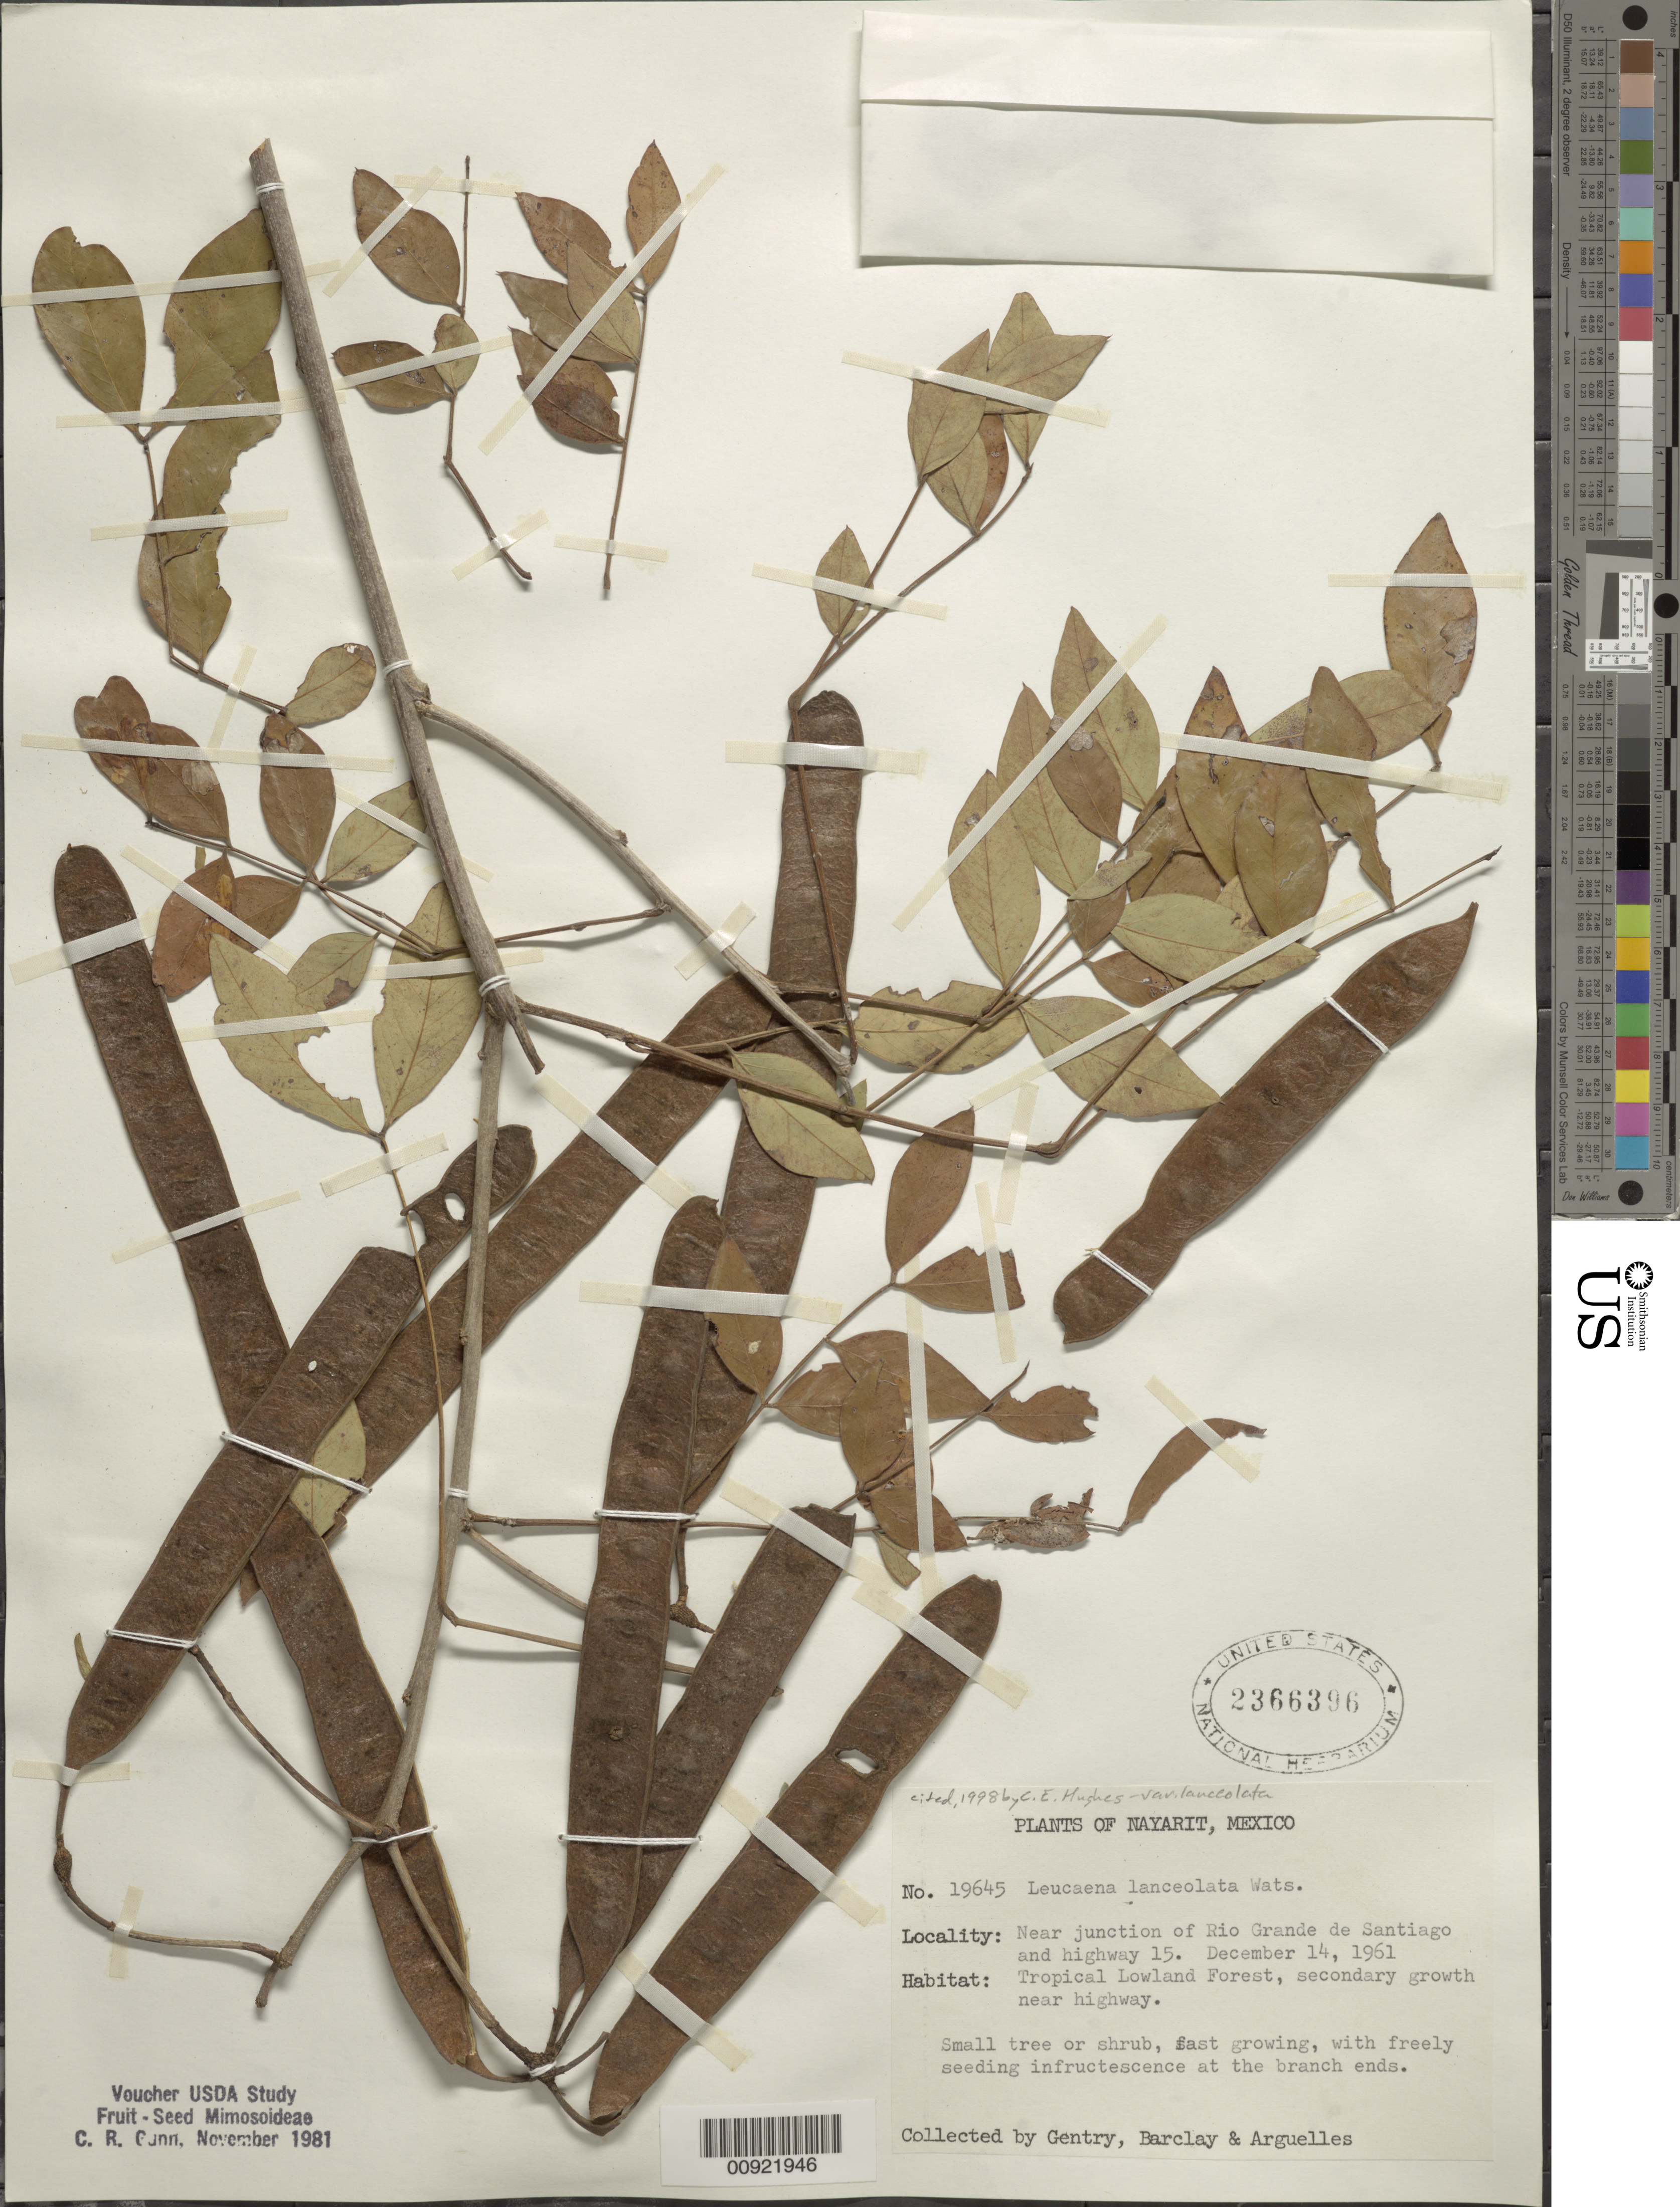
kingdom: Plantae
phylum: Tracheophyta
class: Magnoliopsida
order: Fabales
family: Fabaceae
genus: Leucaena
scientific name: Leucaena lanceolata var. lanceolata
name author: S. Watson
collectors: Gentry, --, -- Barclay & Arguelles, --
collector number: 19645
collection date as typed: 14 Dec 1961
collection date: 1961-12-14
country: Mexico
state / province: Nayarit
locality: Near junction of Río Grande de Santiago and highway 15.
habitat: Tropical Lowland Forest, secondary growth near highway.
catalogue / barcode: US 2366396